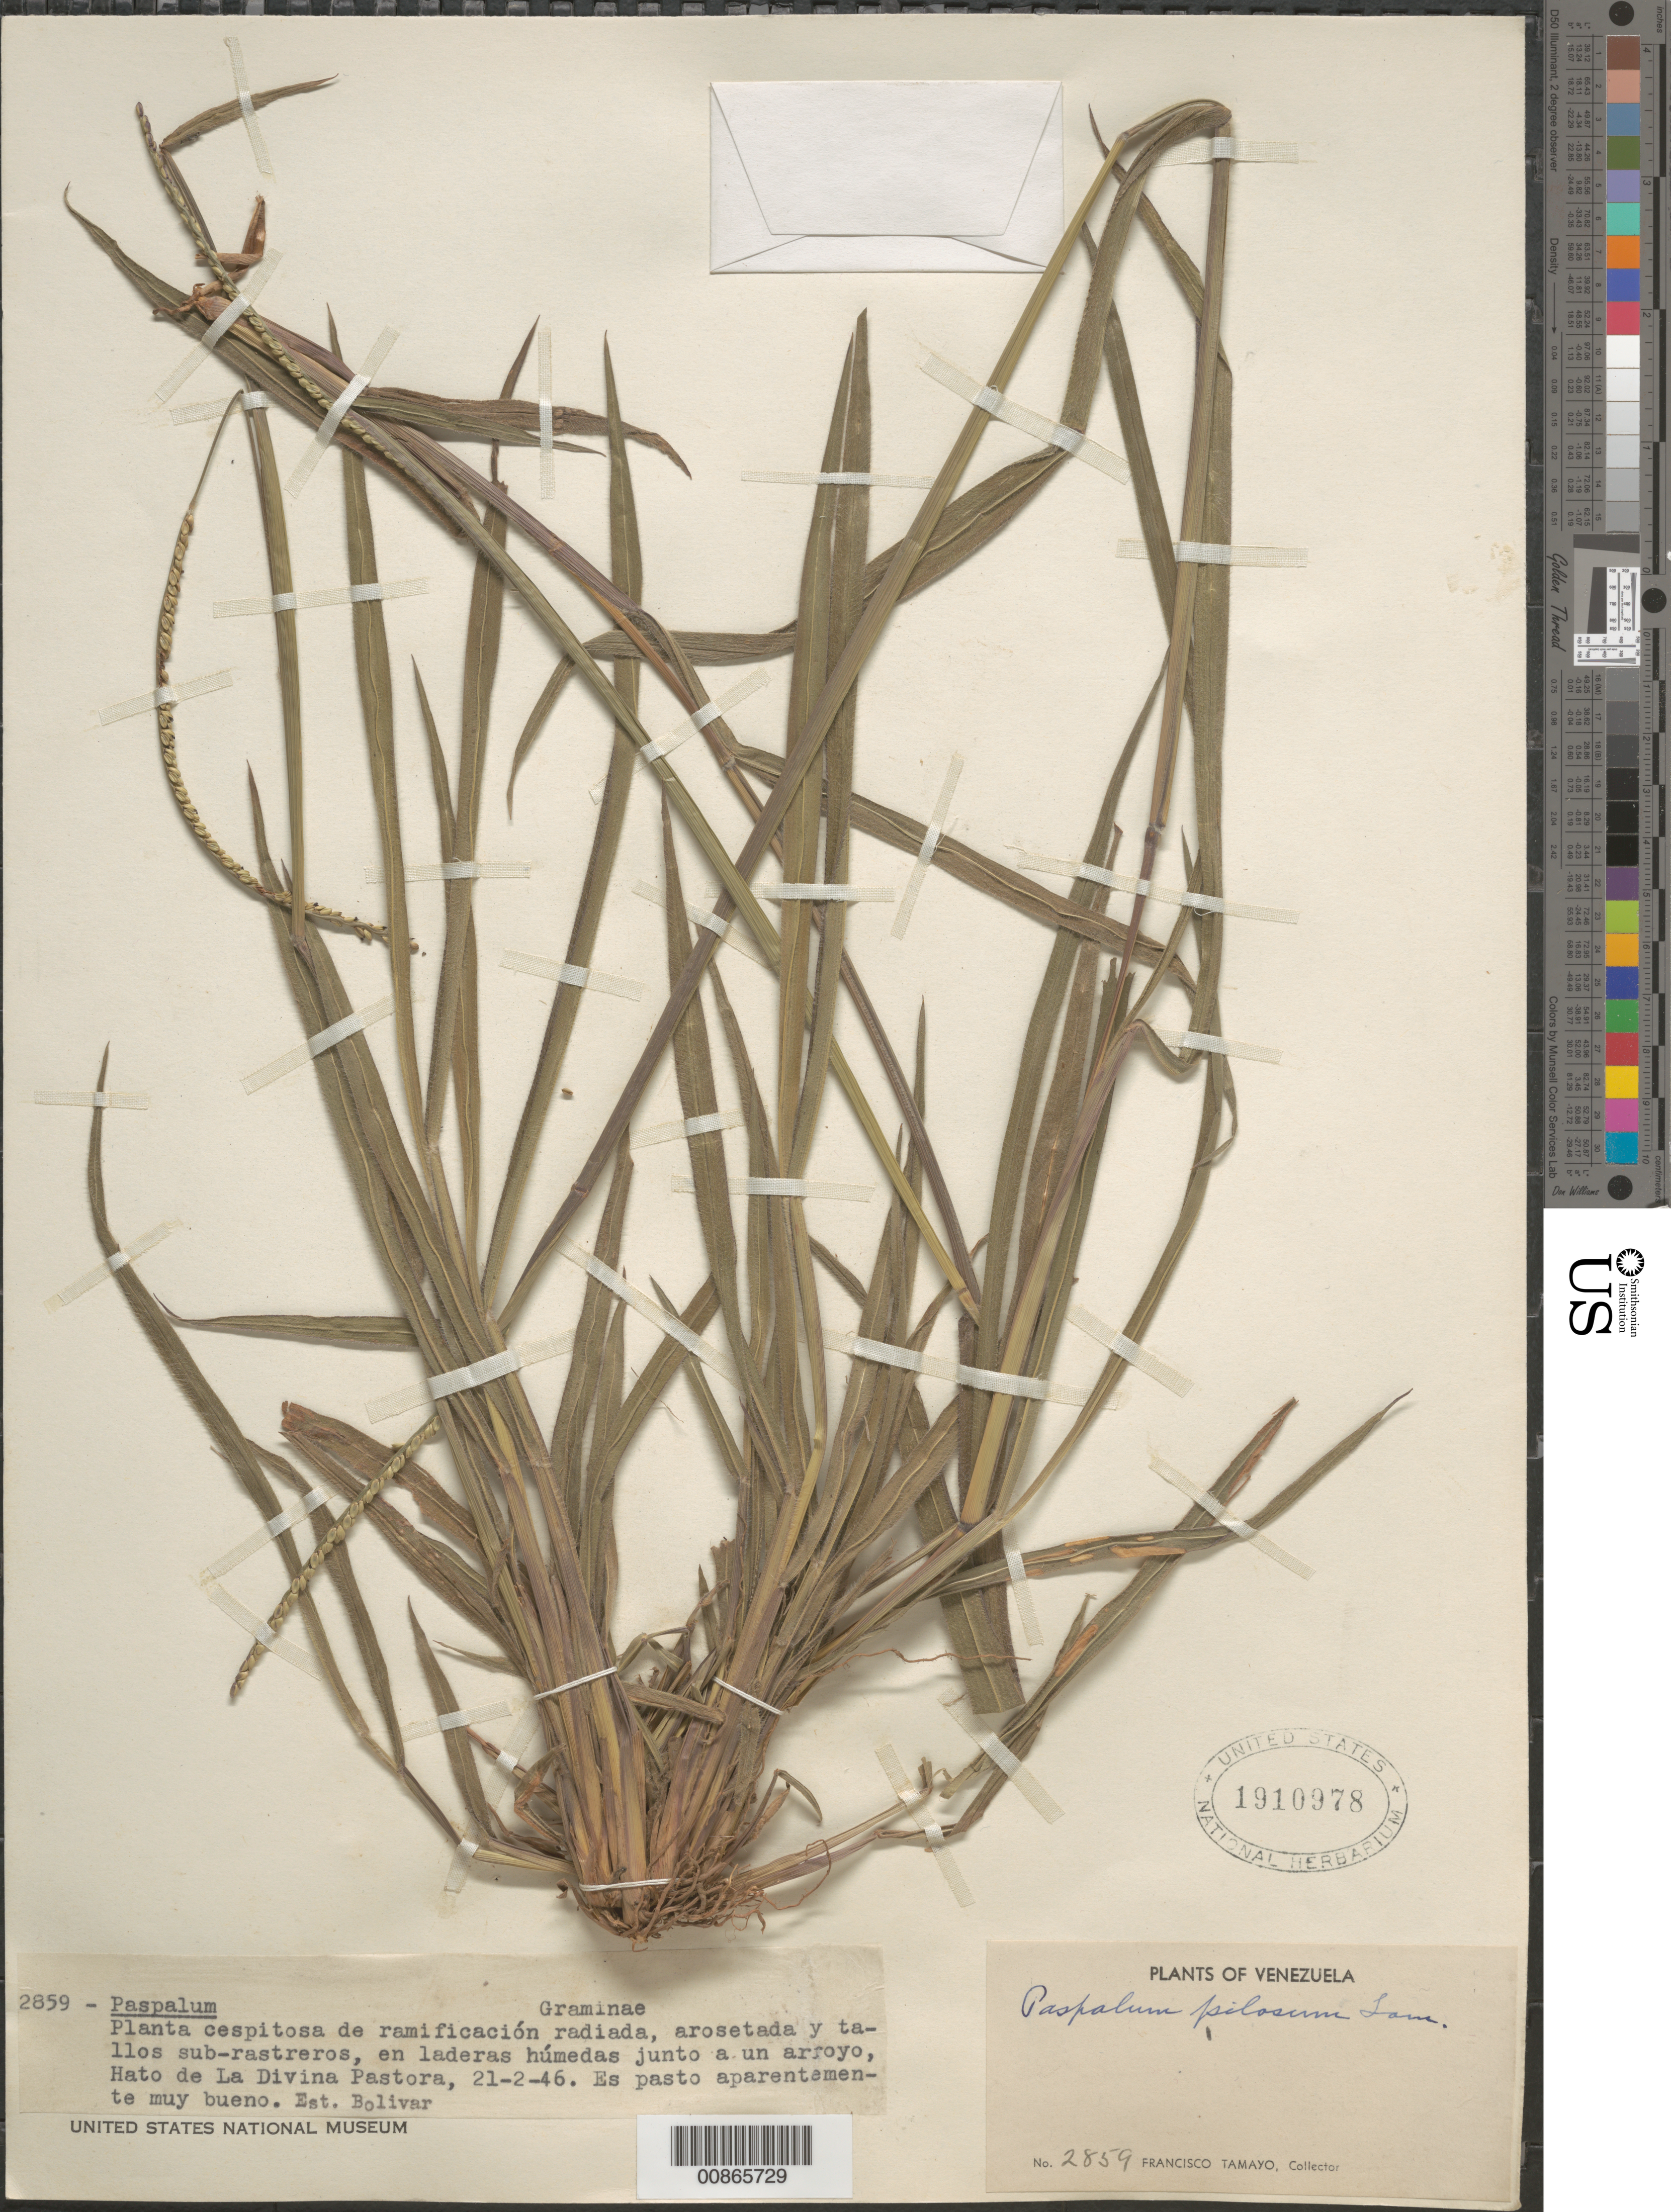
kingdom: Plantae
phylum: Tracheophyta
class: Liliopsida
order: Poales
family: Poaceae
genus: Paspalum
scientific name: Paspalum pilosum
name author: Lam.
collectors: F. Tamayo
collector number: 2859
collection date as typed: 21-Feb-46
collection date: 1946-02-21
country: Venezuela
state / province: Bolívar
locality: Gran Sabana, Río Kukenán; Hato de La Divina Pastora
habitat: Laderas húmedas junto a un arroyo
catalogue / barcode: US 1910978